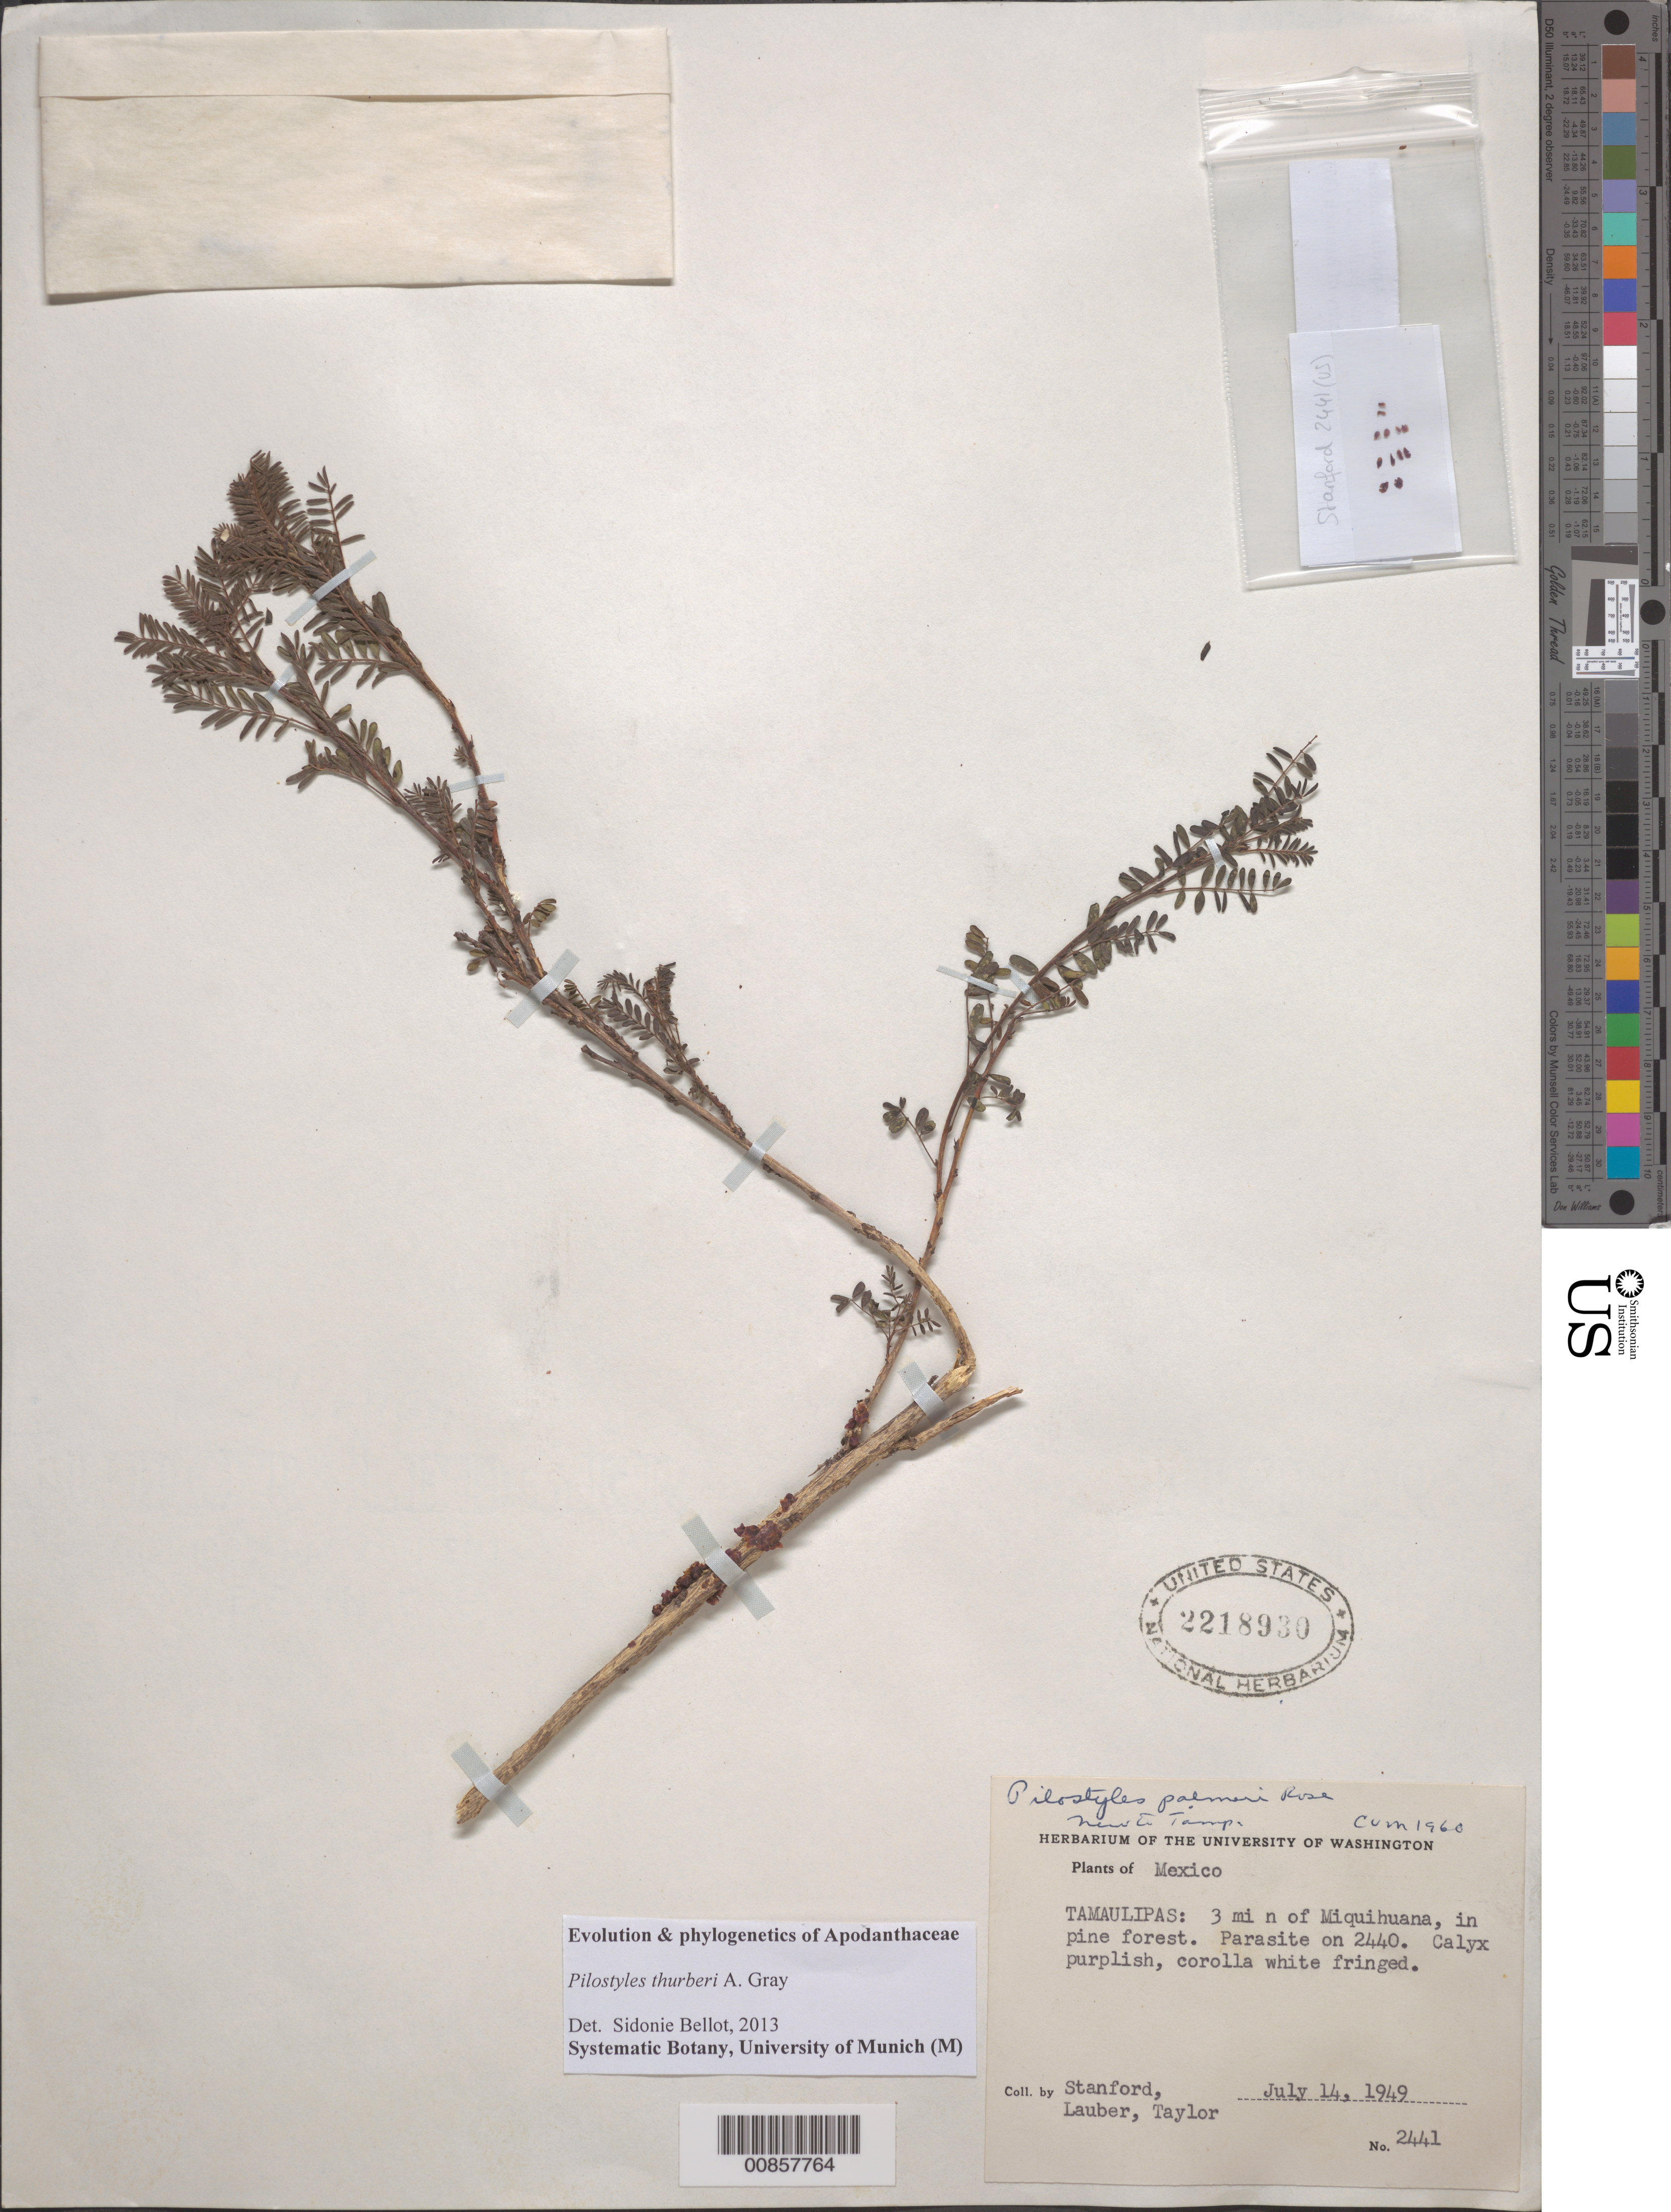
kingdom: Plantae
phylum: Tracheophyta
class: Magnoliopsida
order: Cucurbitales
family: Apodanthaceae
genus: Pilostyles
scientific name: Pilostyles palmeri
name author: Rose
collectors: L. R. Stanford, S. M. Lauber & L. A. Taylor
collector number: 2441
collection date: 1949-07-14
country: Mexico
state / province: Tamaulipas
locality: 3 mi N of Miquihuana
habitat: Pine forest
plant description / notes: New to Tamalipas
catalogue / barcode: US 2218930